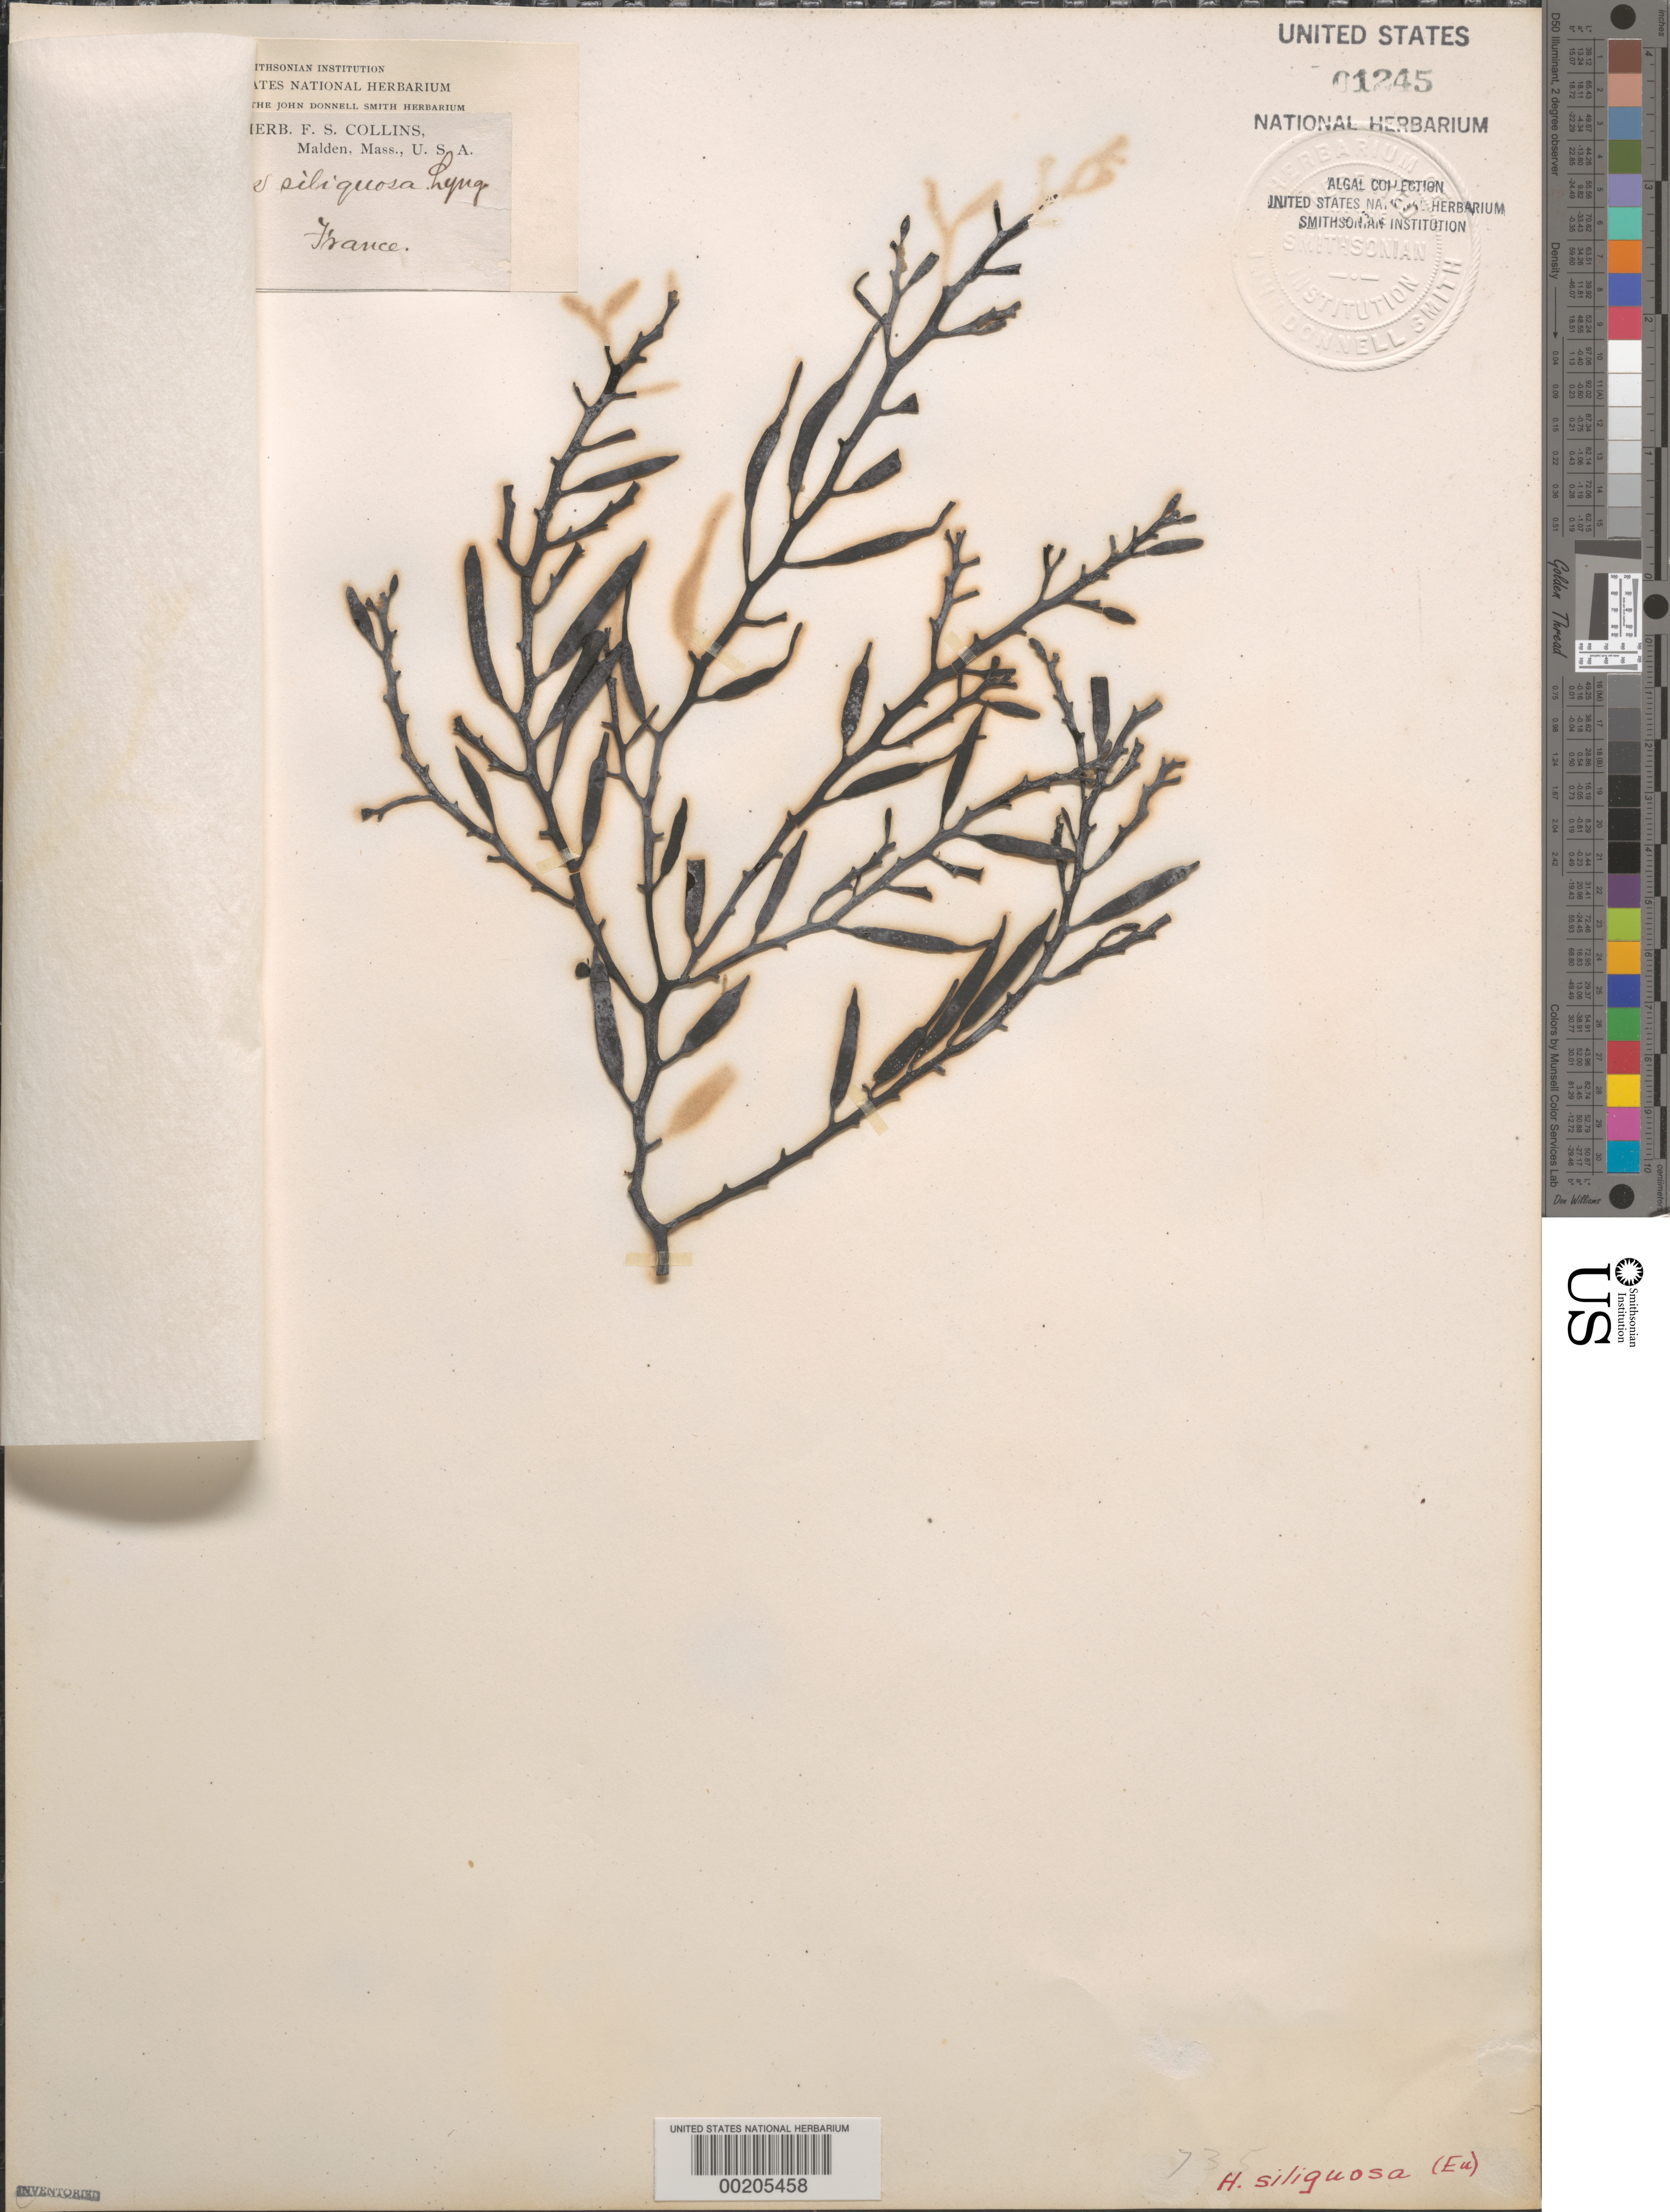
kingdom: Chromista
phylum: Ochrophyta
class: Phaeophyceae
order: Fucales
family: Sargassaceae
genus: Halidrys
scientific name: Halidrys siliquosa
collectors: F. Collins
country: France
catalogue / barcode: US 1245